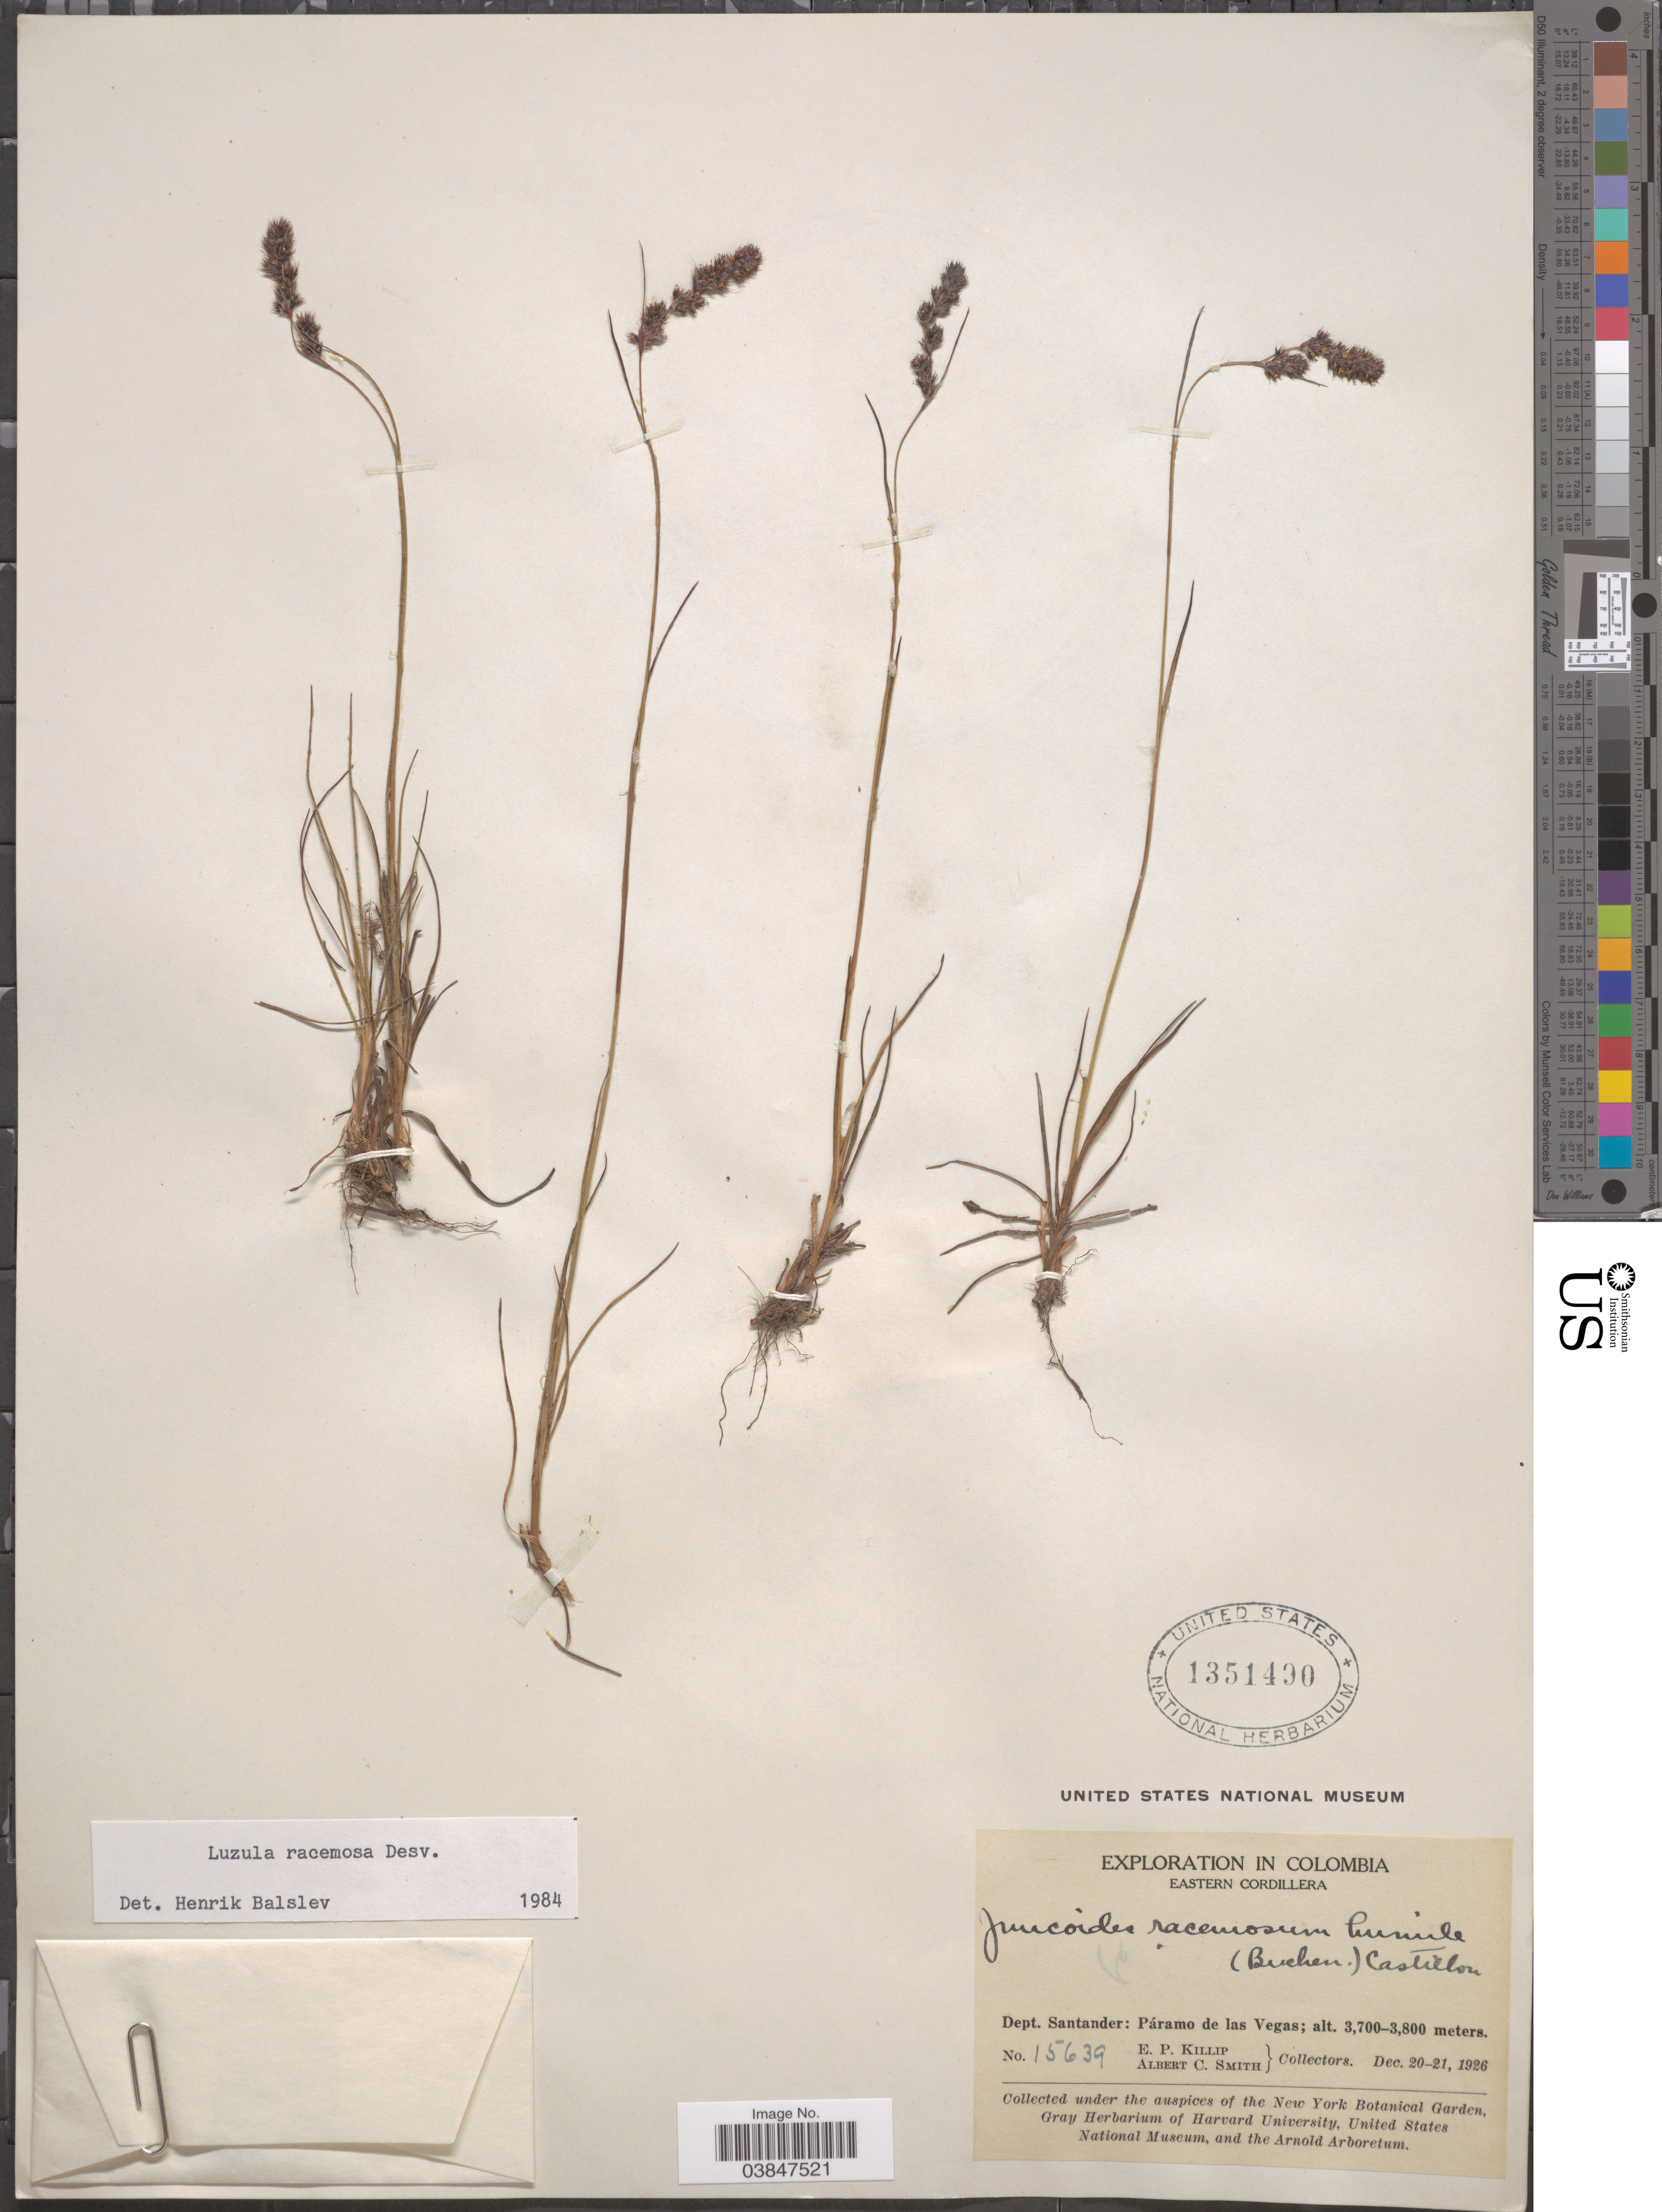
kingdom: Plantae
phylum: Tracheophyta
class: Liliopsida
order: Poales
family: Juncaceae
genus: Luzula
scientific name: Luzula racemosa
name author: Desv.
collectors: E. P. Killip & A. C. Smith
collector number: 15639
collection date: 1926-12-20/1926-12-21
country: Colombia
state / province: Santander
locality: Eastern Cordillera. Dept. Santander: Páramo de las Vegas.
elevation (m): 3700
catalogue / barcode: US 1351490